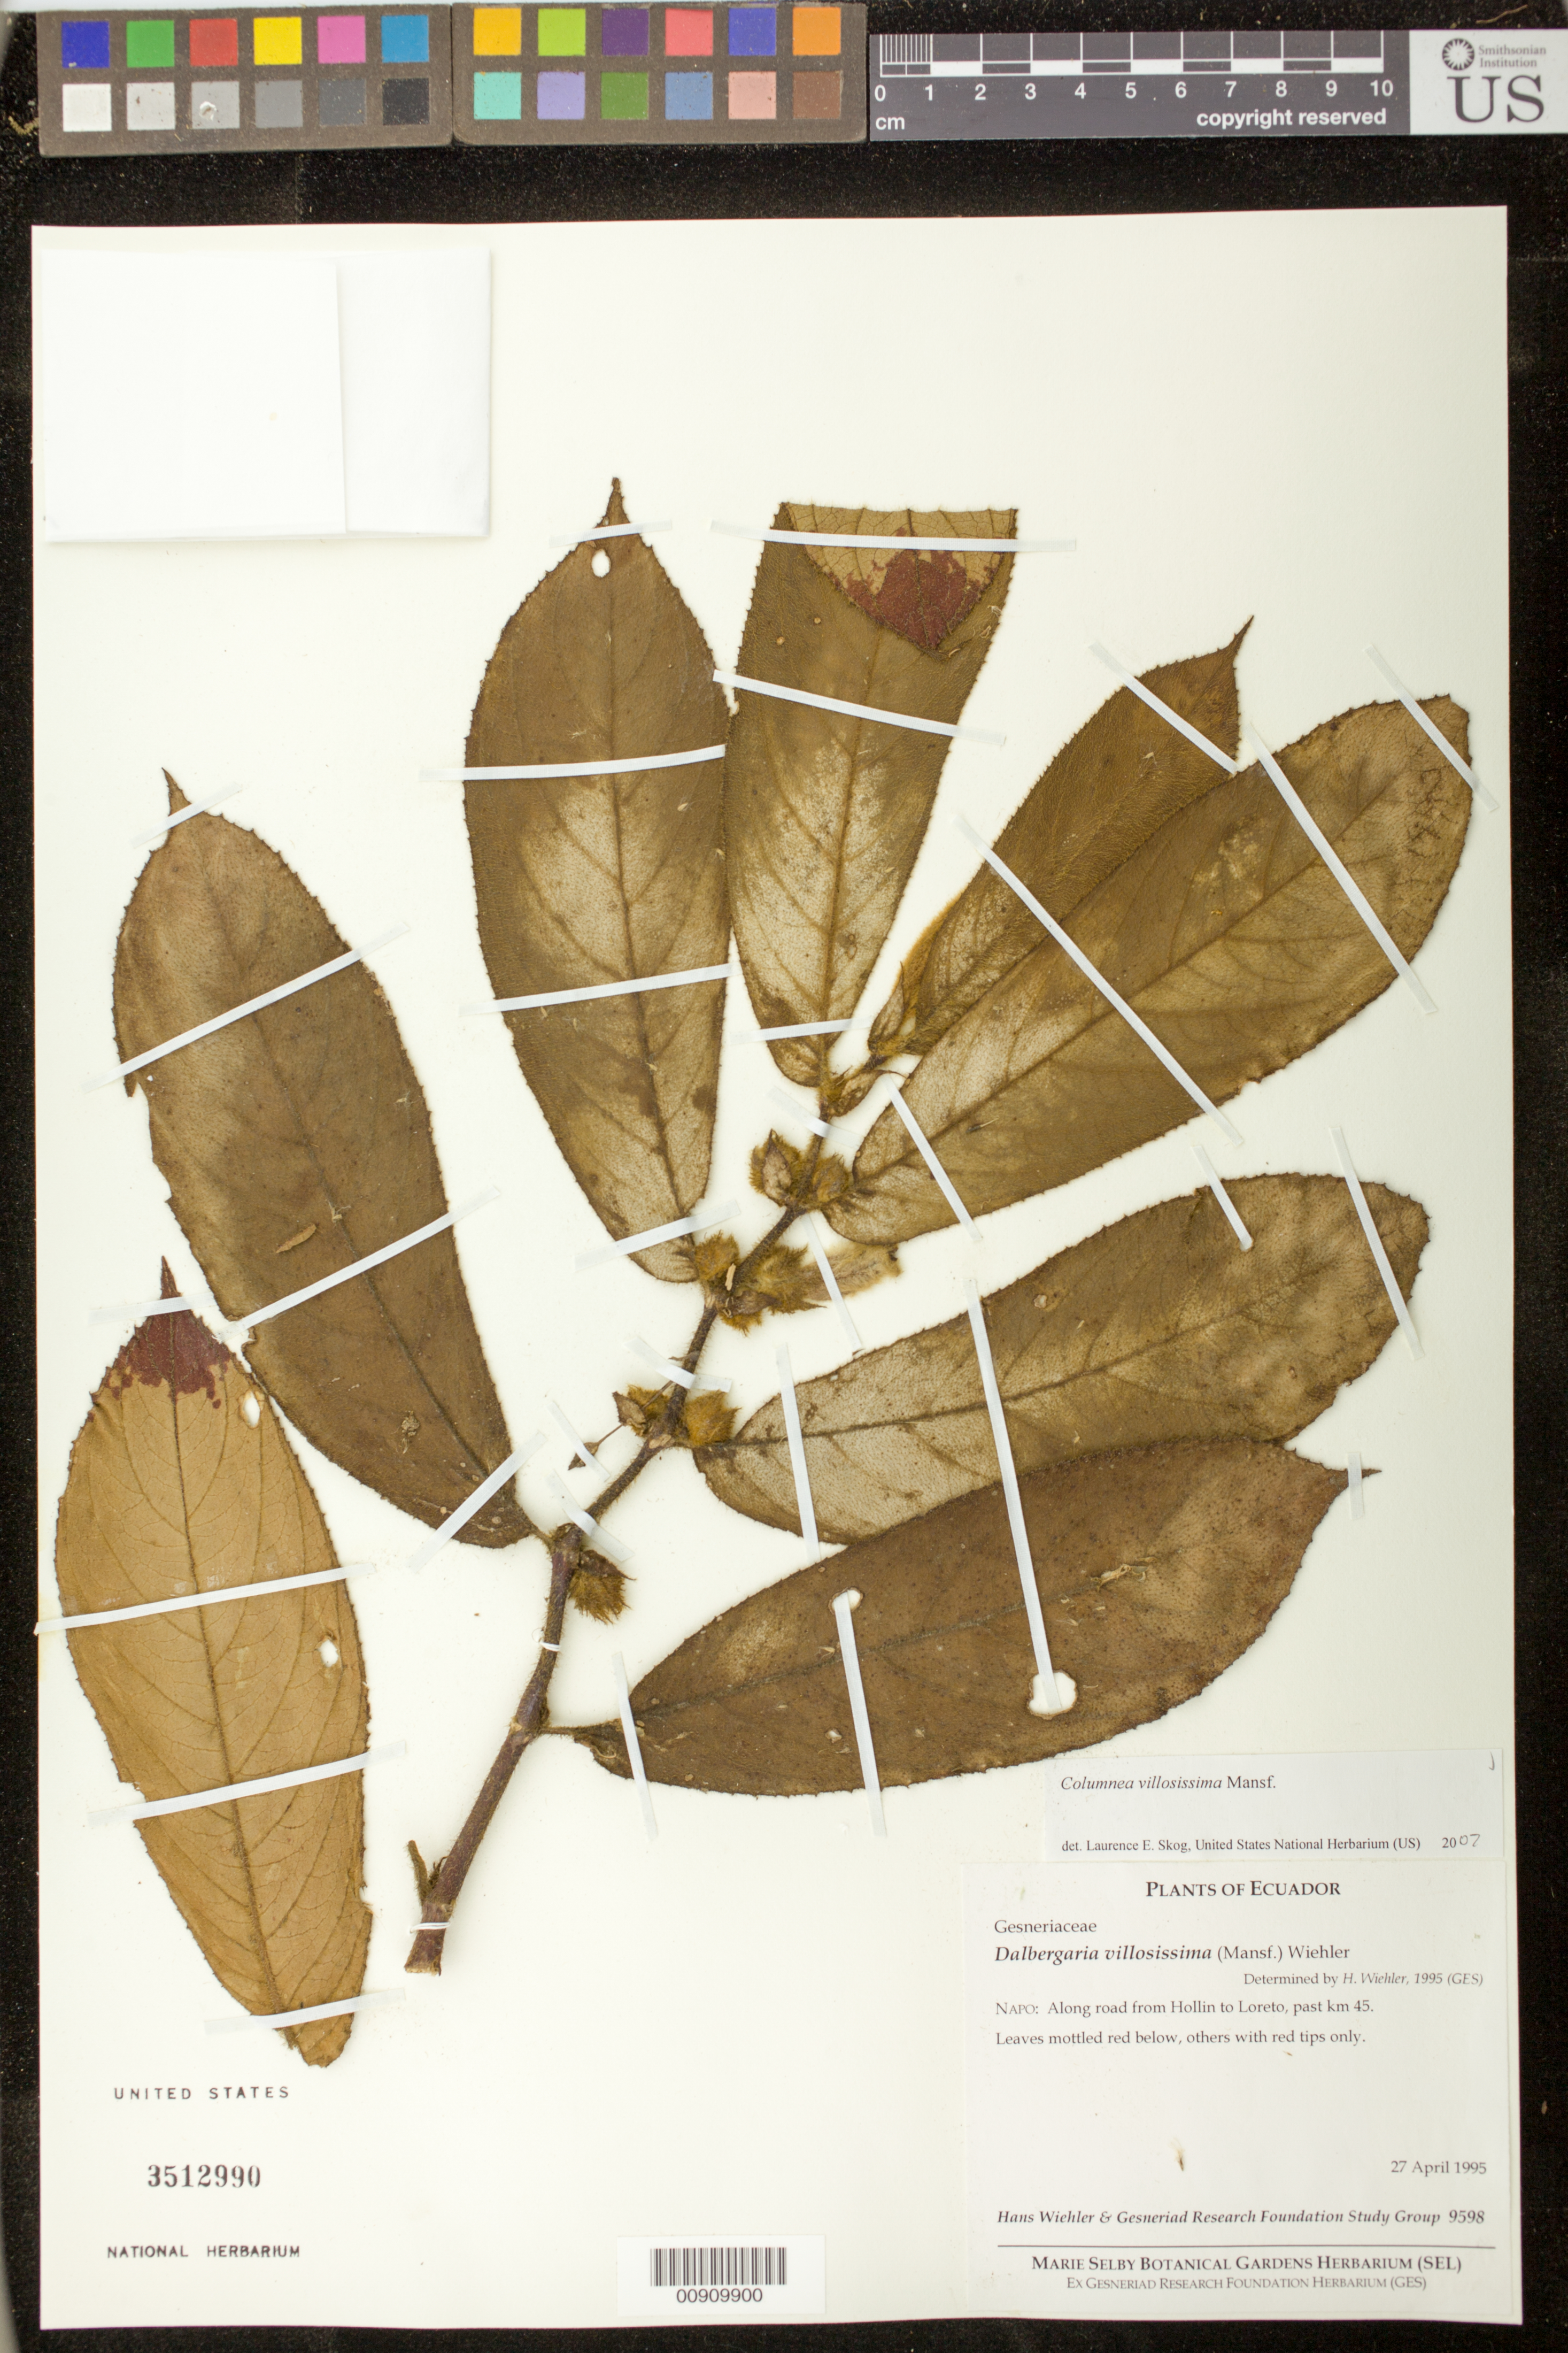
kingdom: Plantae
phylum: Tracheophyta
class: Magnoliopsida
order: Lamiales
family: Gesneriaceae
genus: Columnea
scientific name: Columnea villosissima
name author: Mansf.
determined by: Skog, Laurence E.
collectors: H. J. Wiehler & GRF Study Group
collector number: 9598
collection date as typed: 27 Apr 1995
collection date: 1995-04-27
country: Ecuador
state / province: Napo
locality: Napo: along road from Hollin to Loreto, past km 45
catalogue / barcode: US 3512990